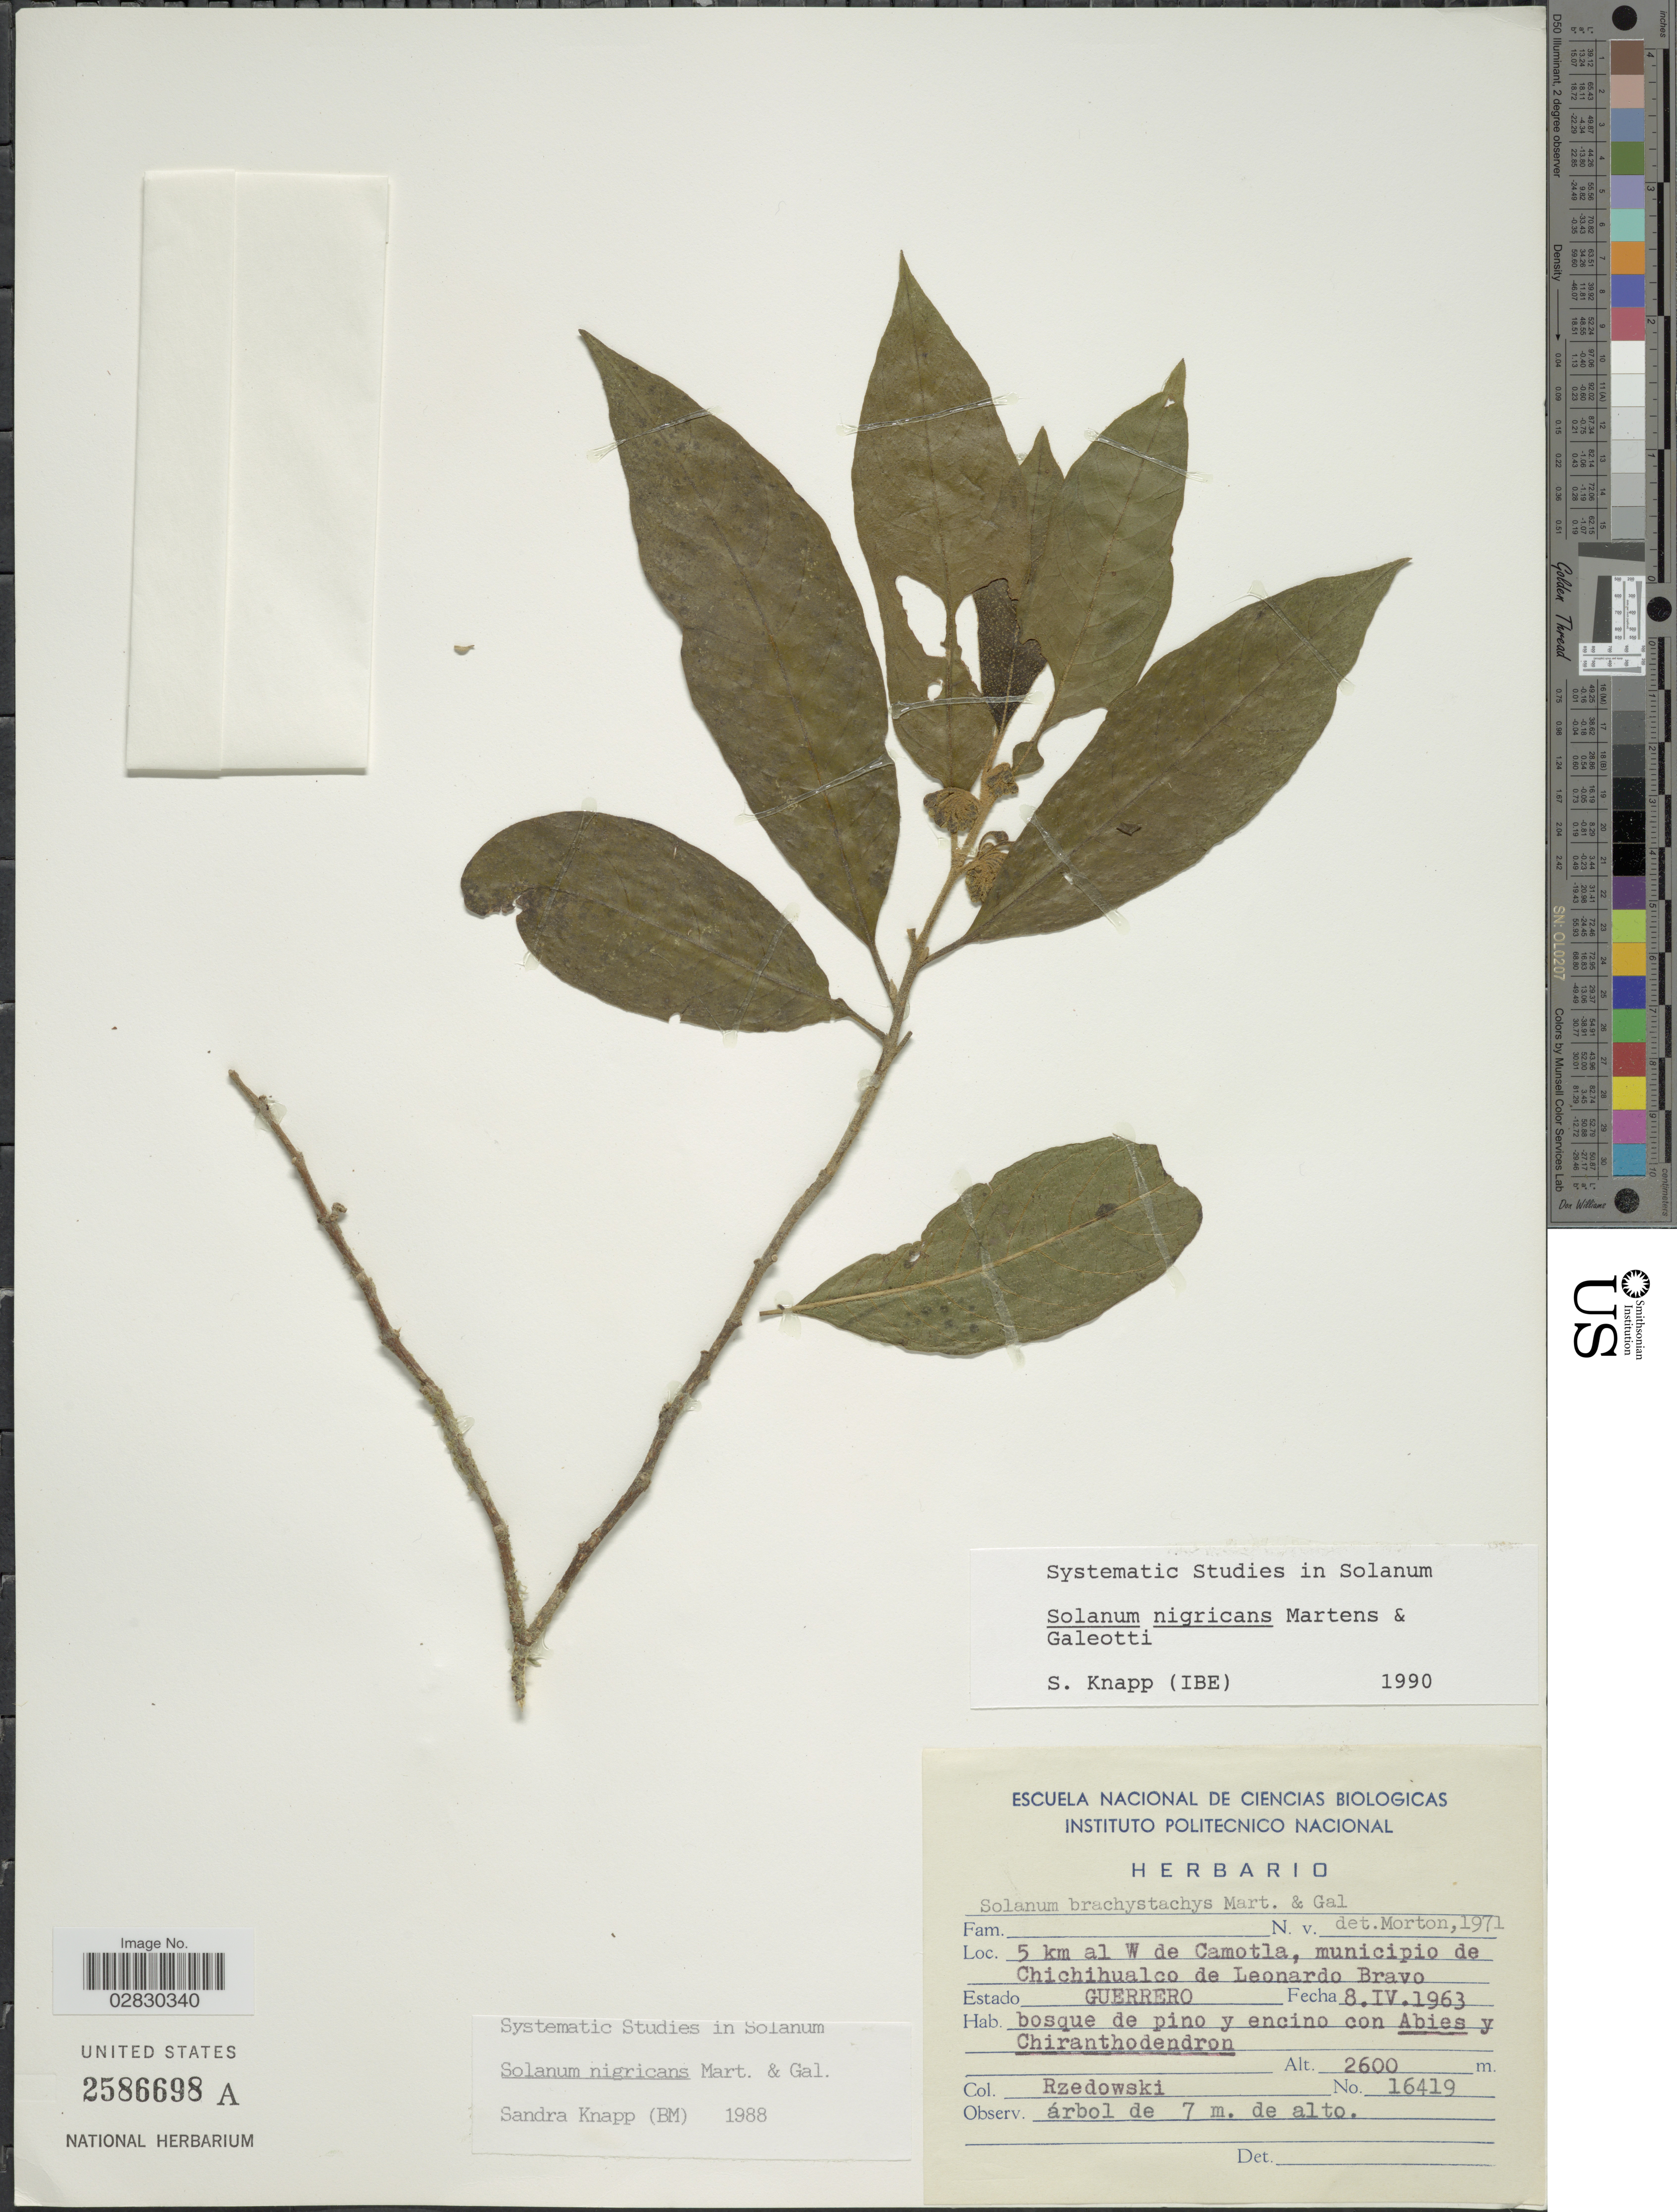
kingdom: Plantae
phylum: Tracheophyta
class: Magnoliopsida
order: Solanales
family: Solanaceae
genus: Solanum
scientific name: Solanum nigricans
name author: M. Martens & Galeotti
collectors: Rzedowski, --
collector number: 16419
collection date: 1963-04-08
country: Mexico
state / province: Guerrero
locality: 5 km al W de Camotla, municipio de Chichihualco de Leonardo Bravo.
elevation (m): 2600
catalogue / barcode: US 2586698A